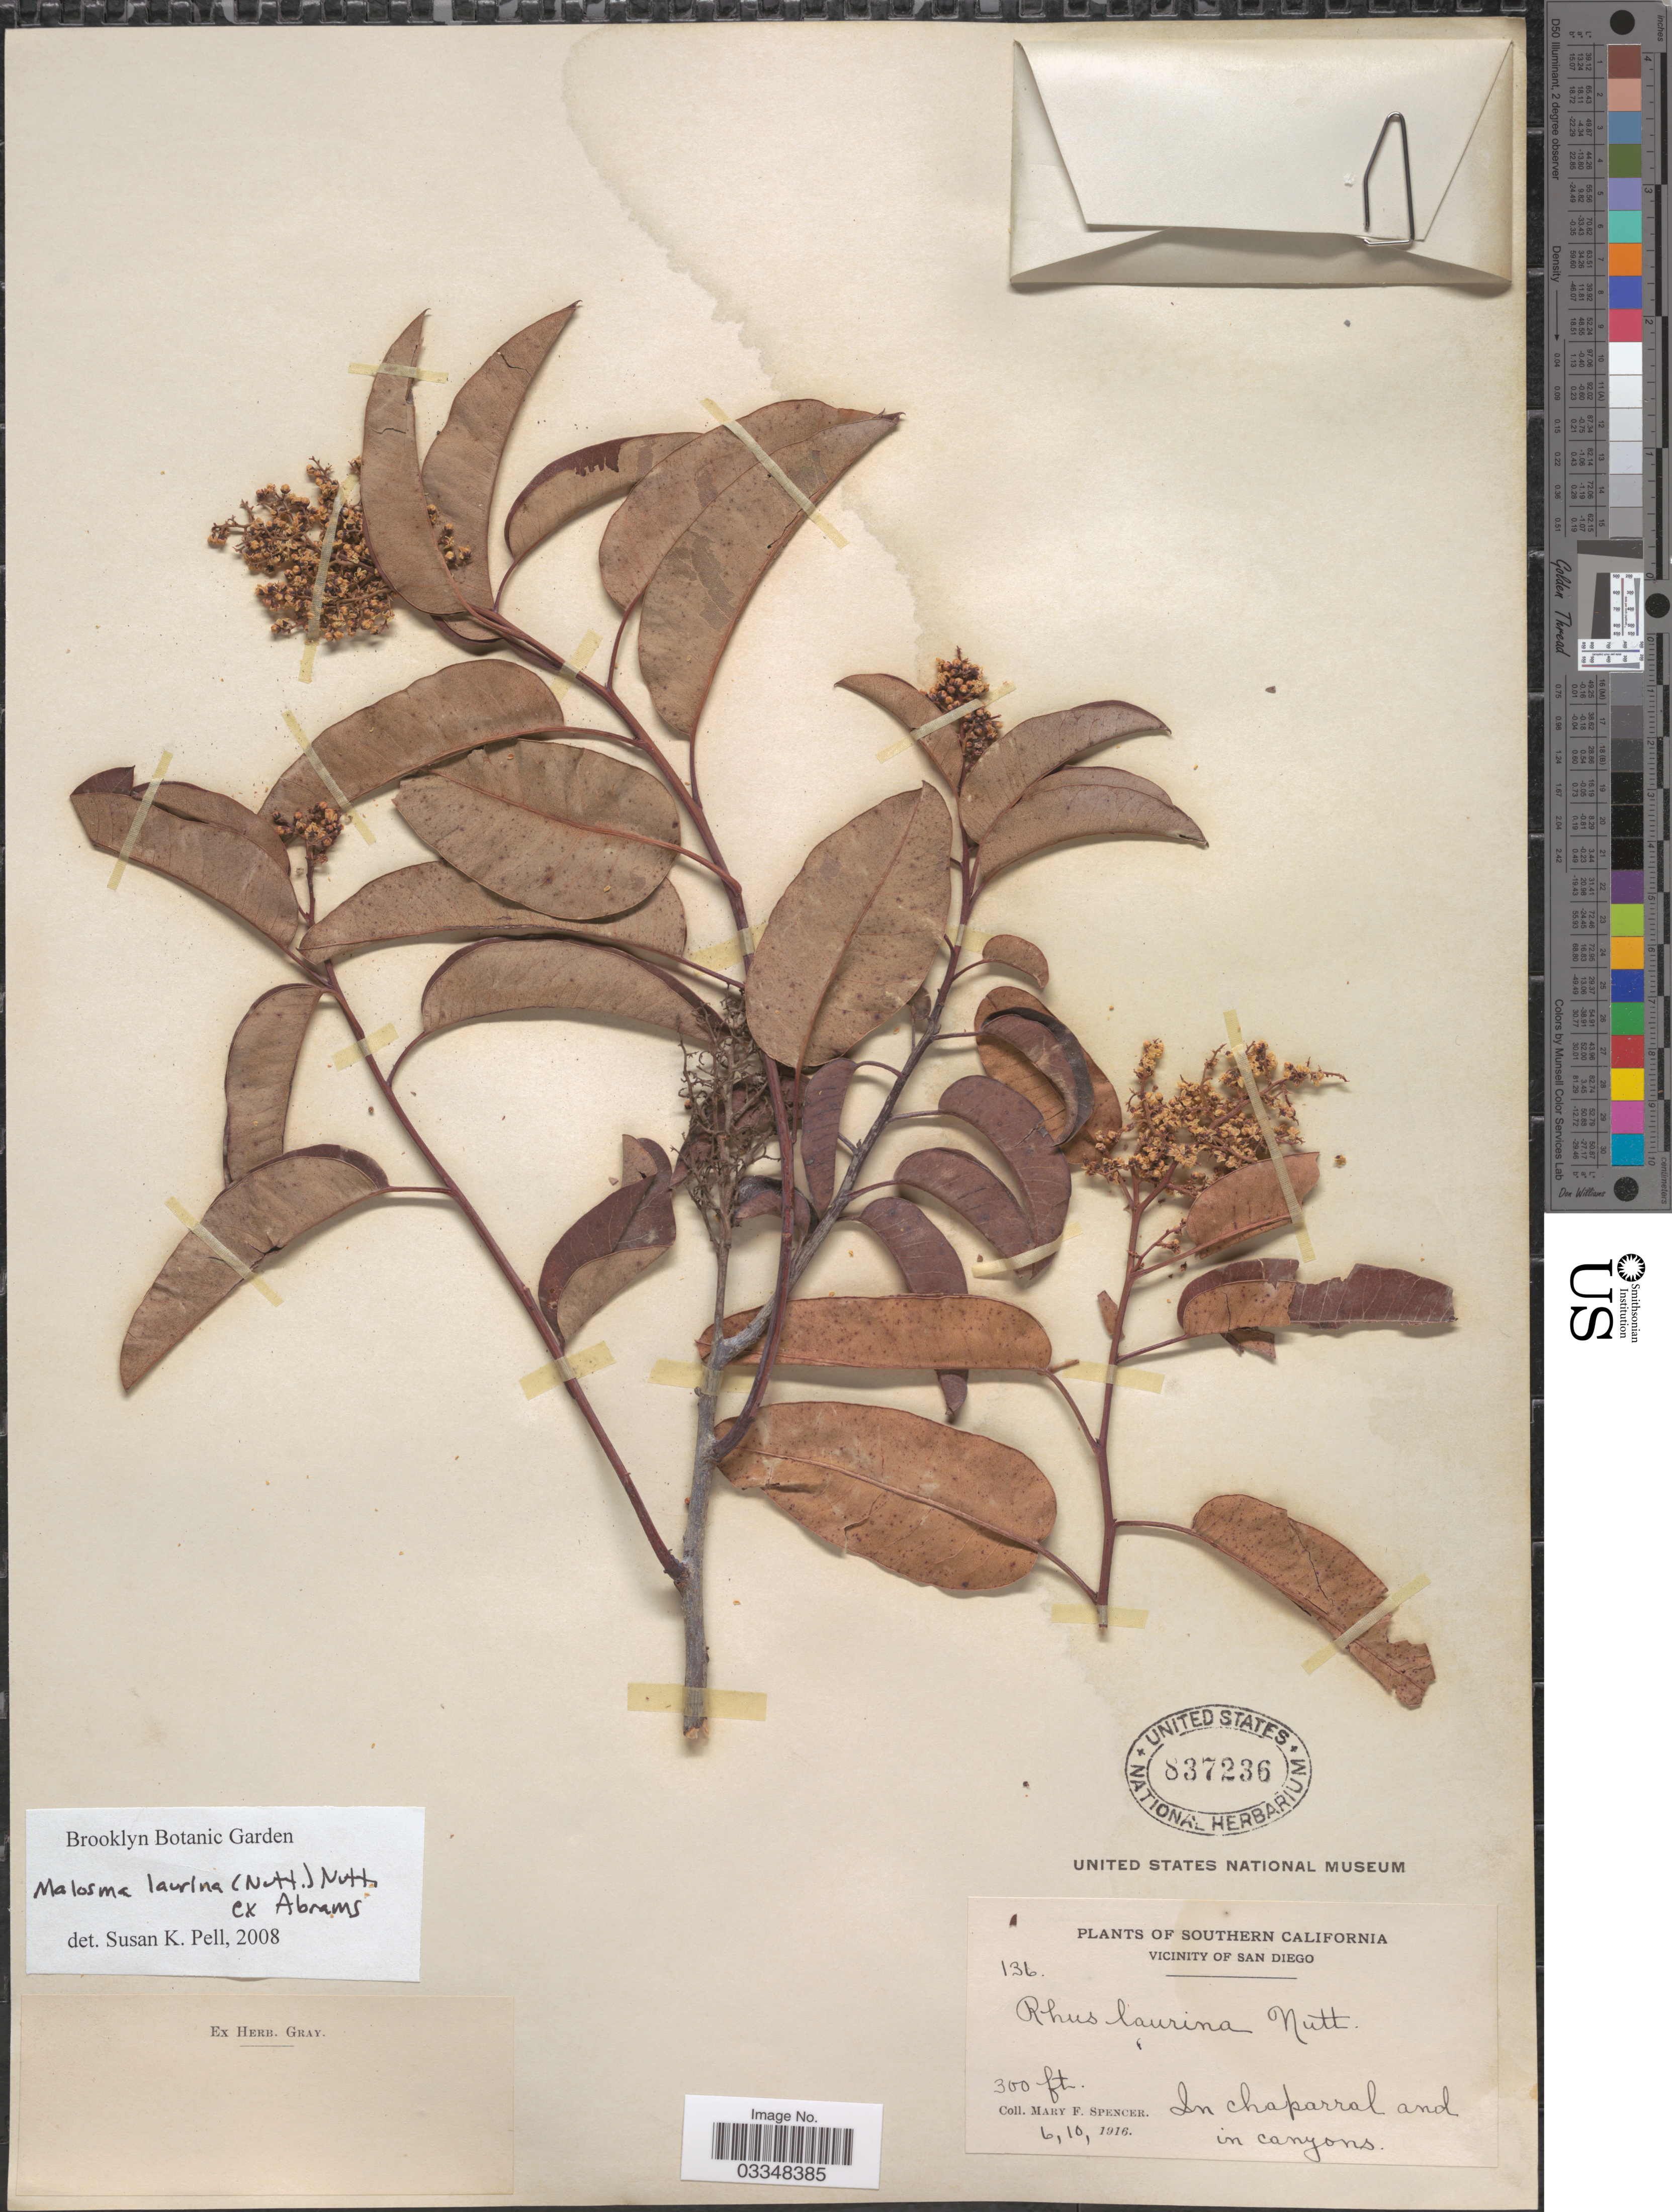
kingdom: Plantae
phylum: Tracheophyta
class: Magnoliopsida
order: Sapindales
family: Anacardiaceae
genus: Malosma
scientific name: Malosma laurina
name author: (Nutt.) Nutt. ex Abrams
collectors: M. Spencer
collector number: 136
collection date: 1916-06/1916-10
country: United States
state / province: California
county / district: San Diego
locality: Southern California. Vicinity of San Diego. In chaparral and in canyons.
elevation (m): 91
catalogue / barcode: US 837236